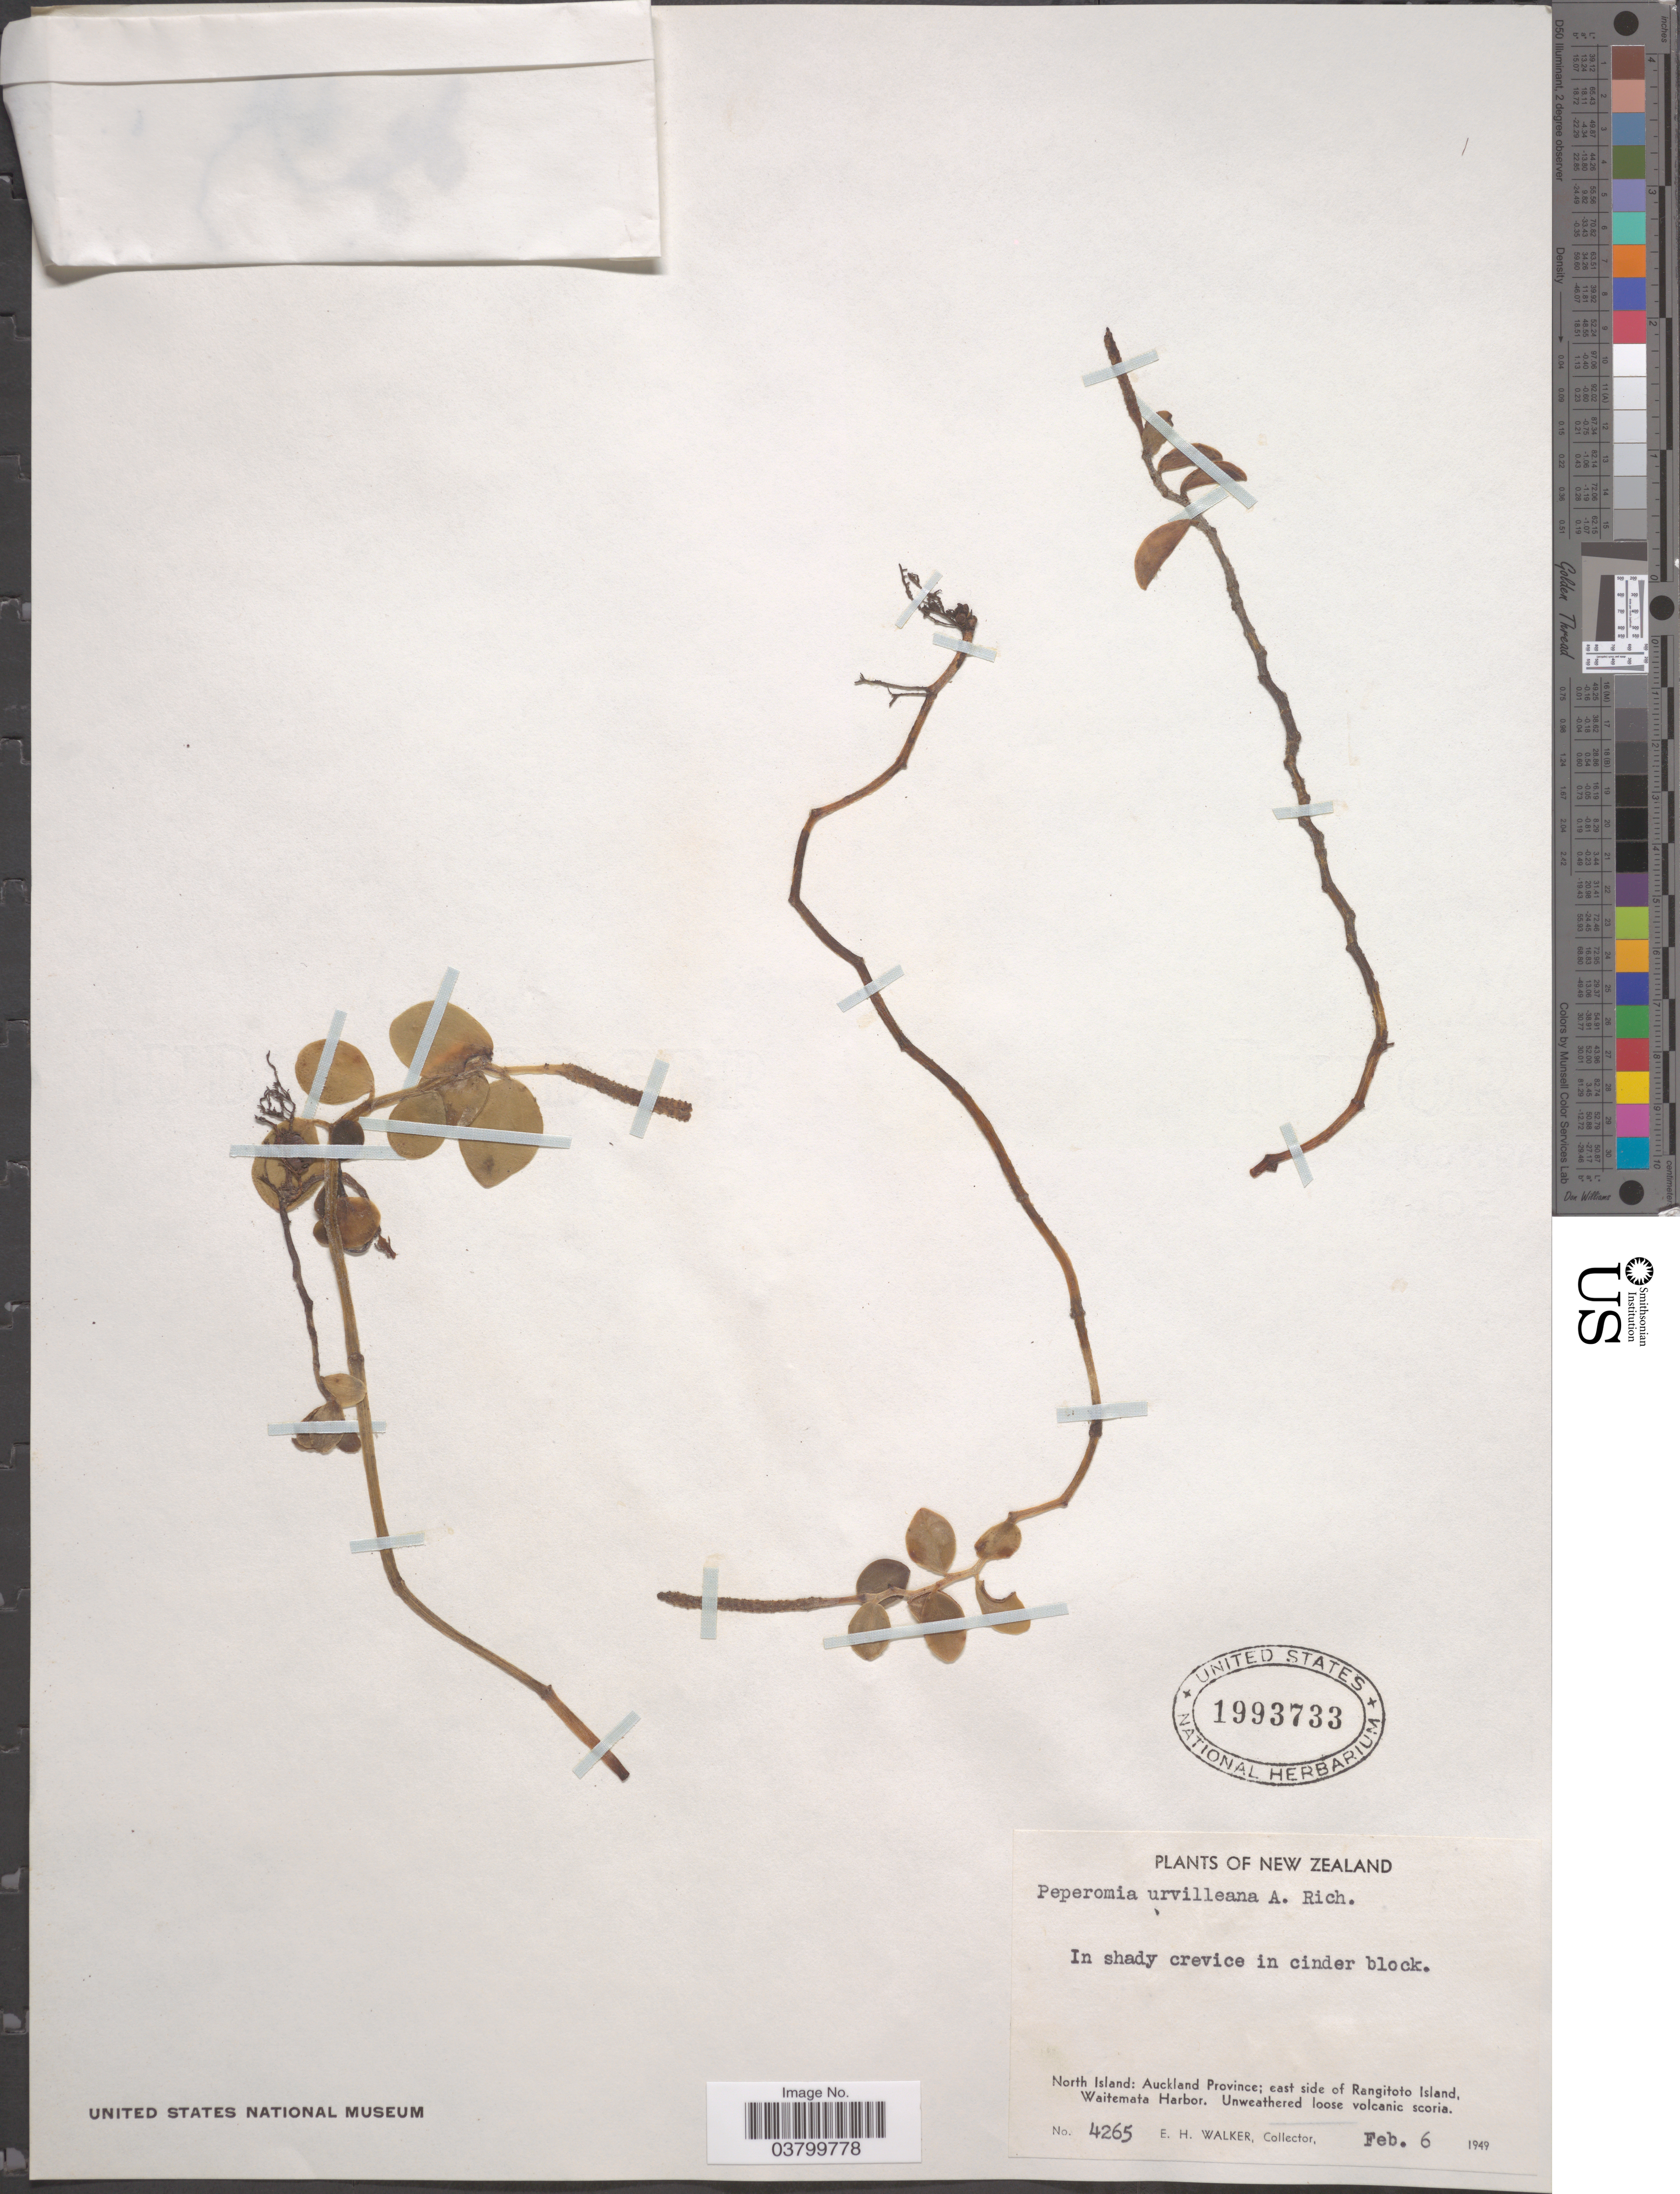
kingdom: Plantae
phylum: Tracheophyta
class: Magnoliopsida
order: Piperales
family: Piperaceae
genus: Peperomia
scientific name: Peperomia urvilleana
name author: A. Rich.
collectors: E. H. Walker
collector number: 4265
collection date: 1949-02-06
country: New Zealand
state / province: Auckland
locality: North Island: Auckland Province; east side of Rangitoto Island, Waitemata Harbor.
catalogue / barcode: US 1993733